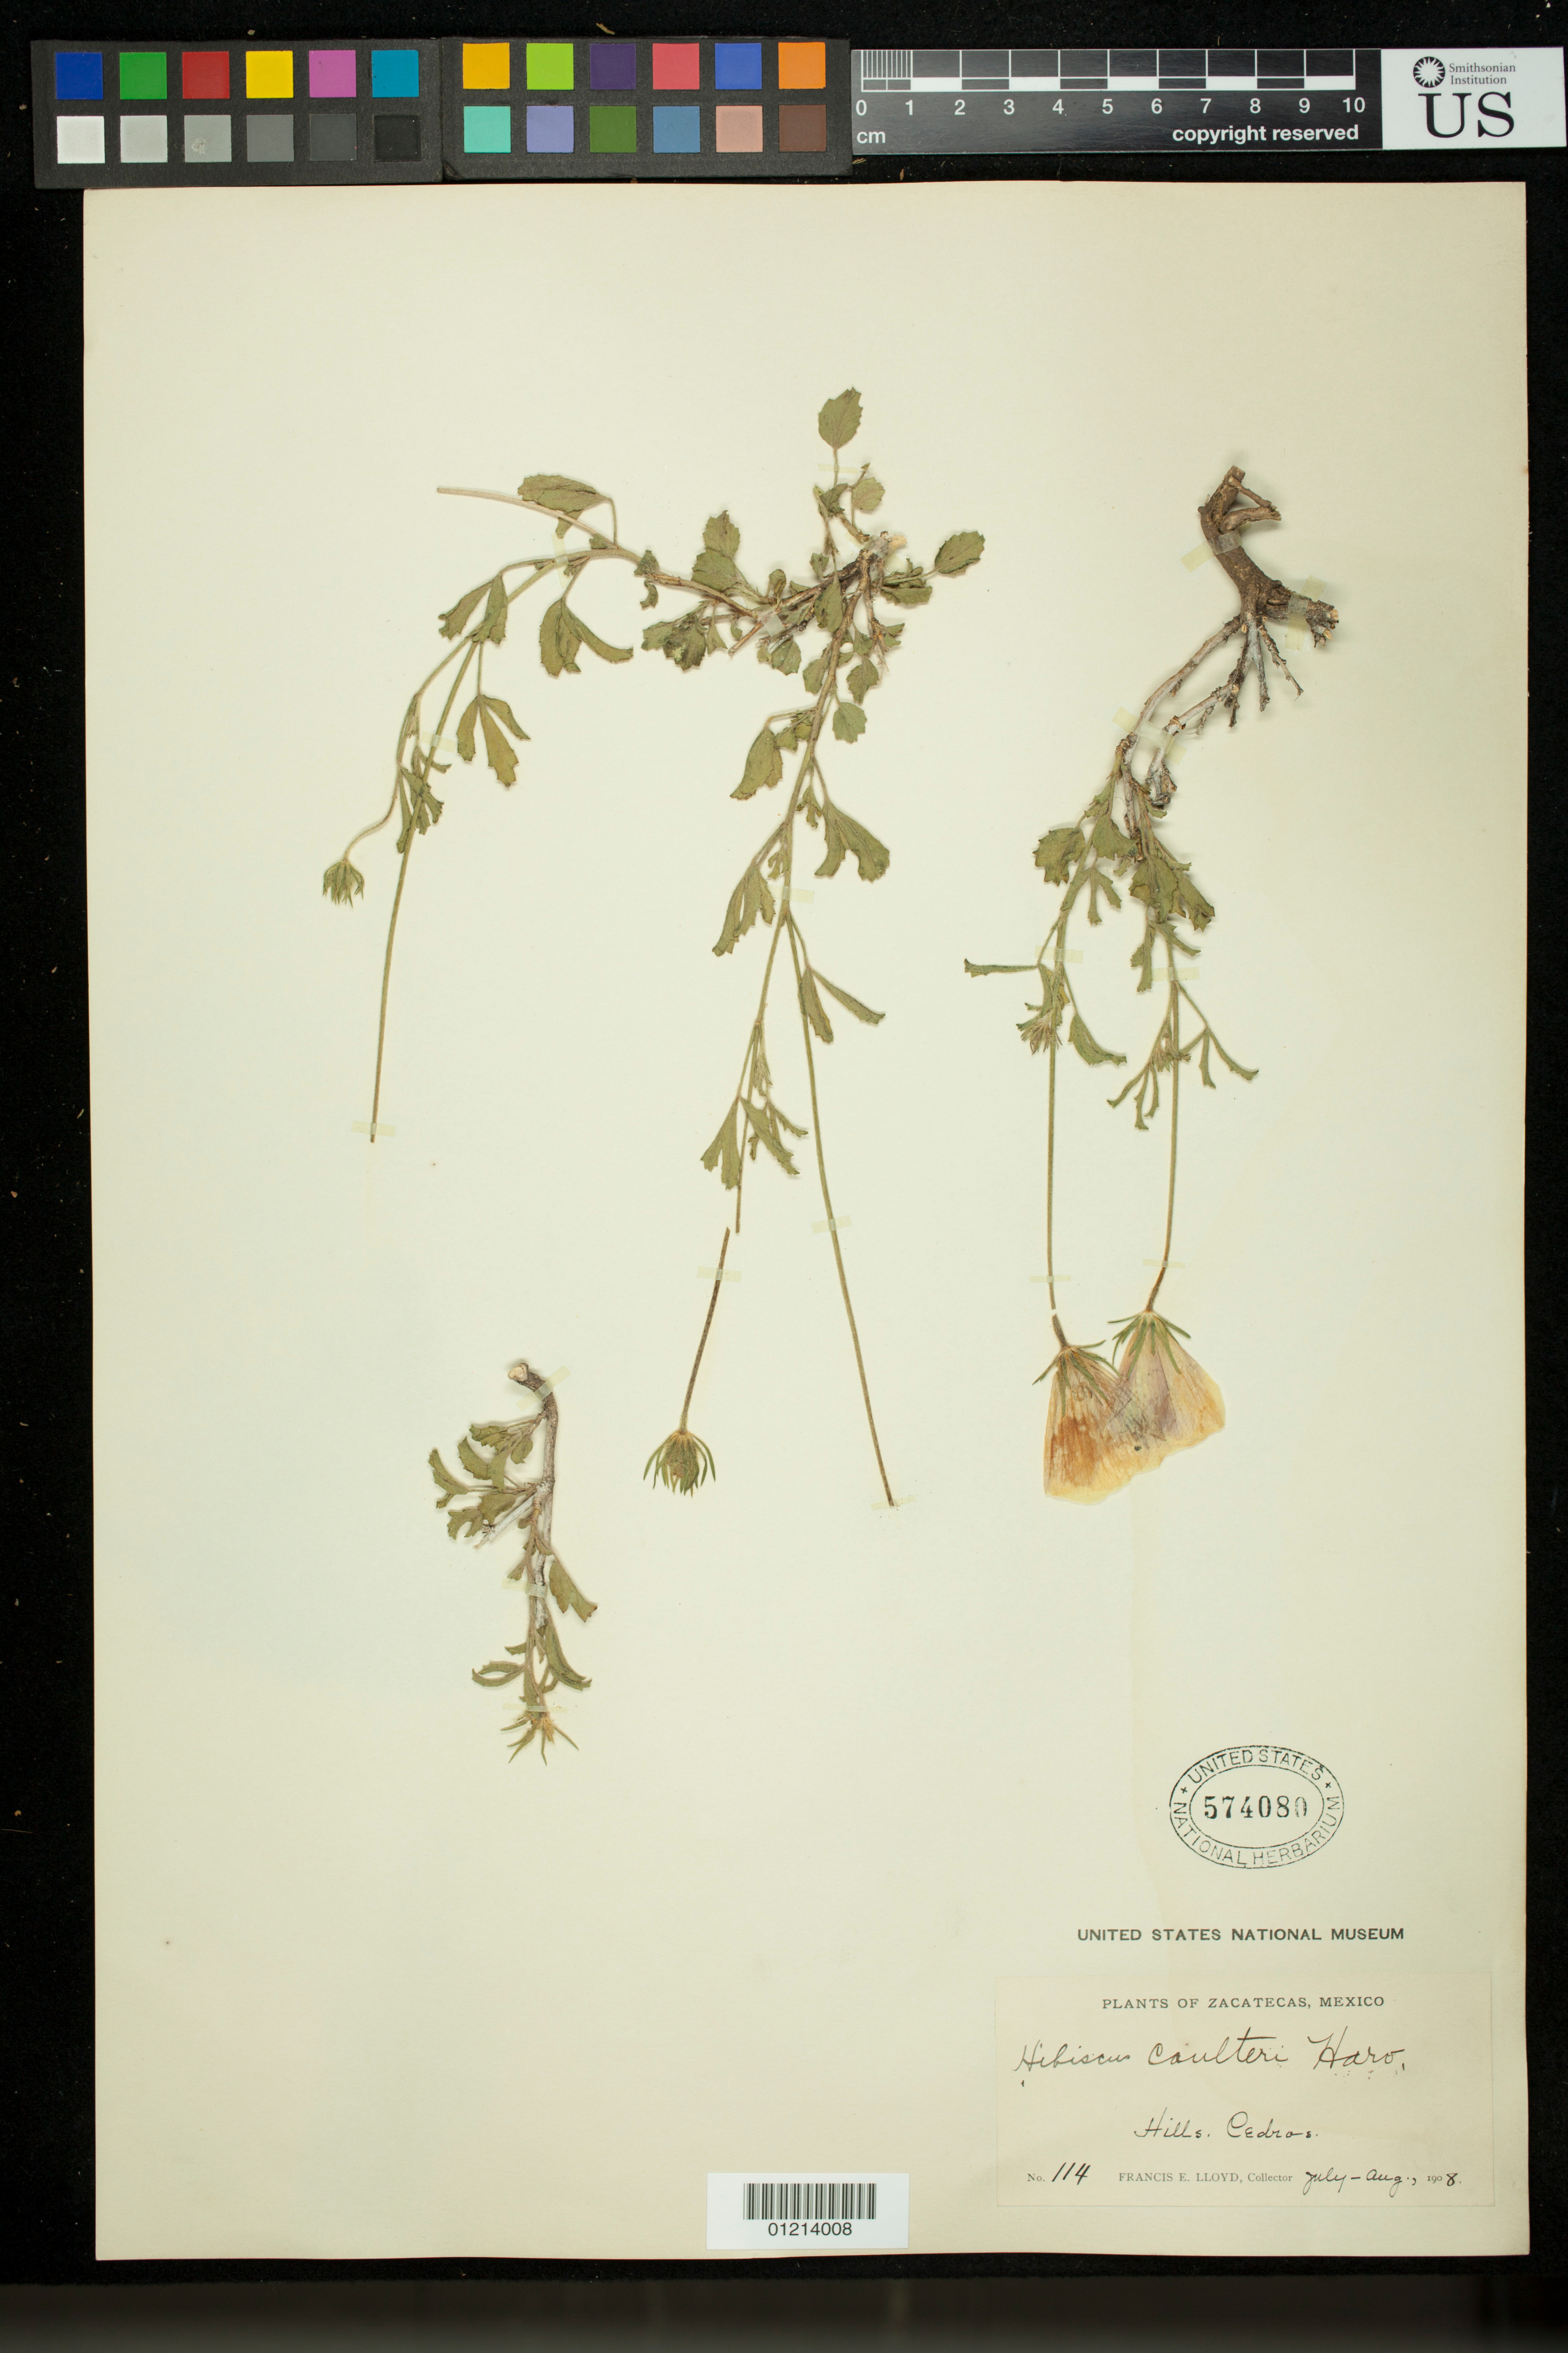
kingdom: Plantae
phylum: Tracheophyta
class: Magnoliopsida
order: Malvales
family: Malvaceae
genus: Hibiscus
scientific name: Hibiscus coulteri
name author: Harv. ex A. Gray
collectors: F. E. Lloyd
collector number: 114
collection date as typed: Jul 1908 to -- Aug 1908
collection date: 1908-07/1908-08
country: Mexico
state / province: Zacatecas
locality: Hills. Cedros.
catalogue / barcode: US 574080